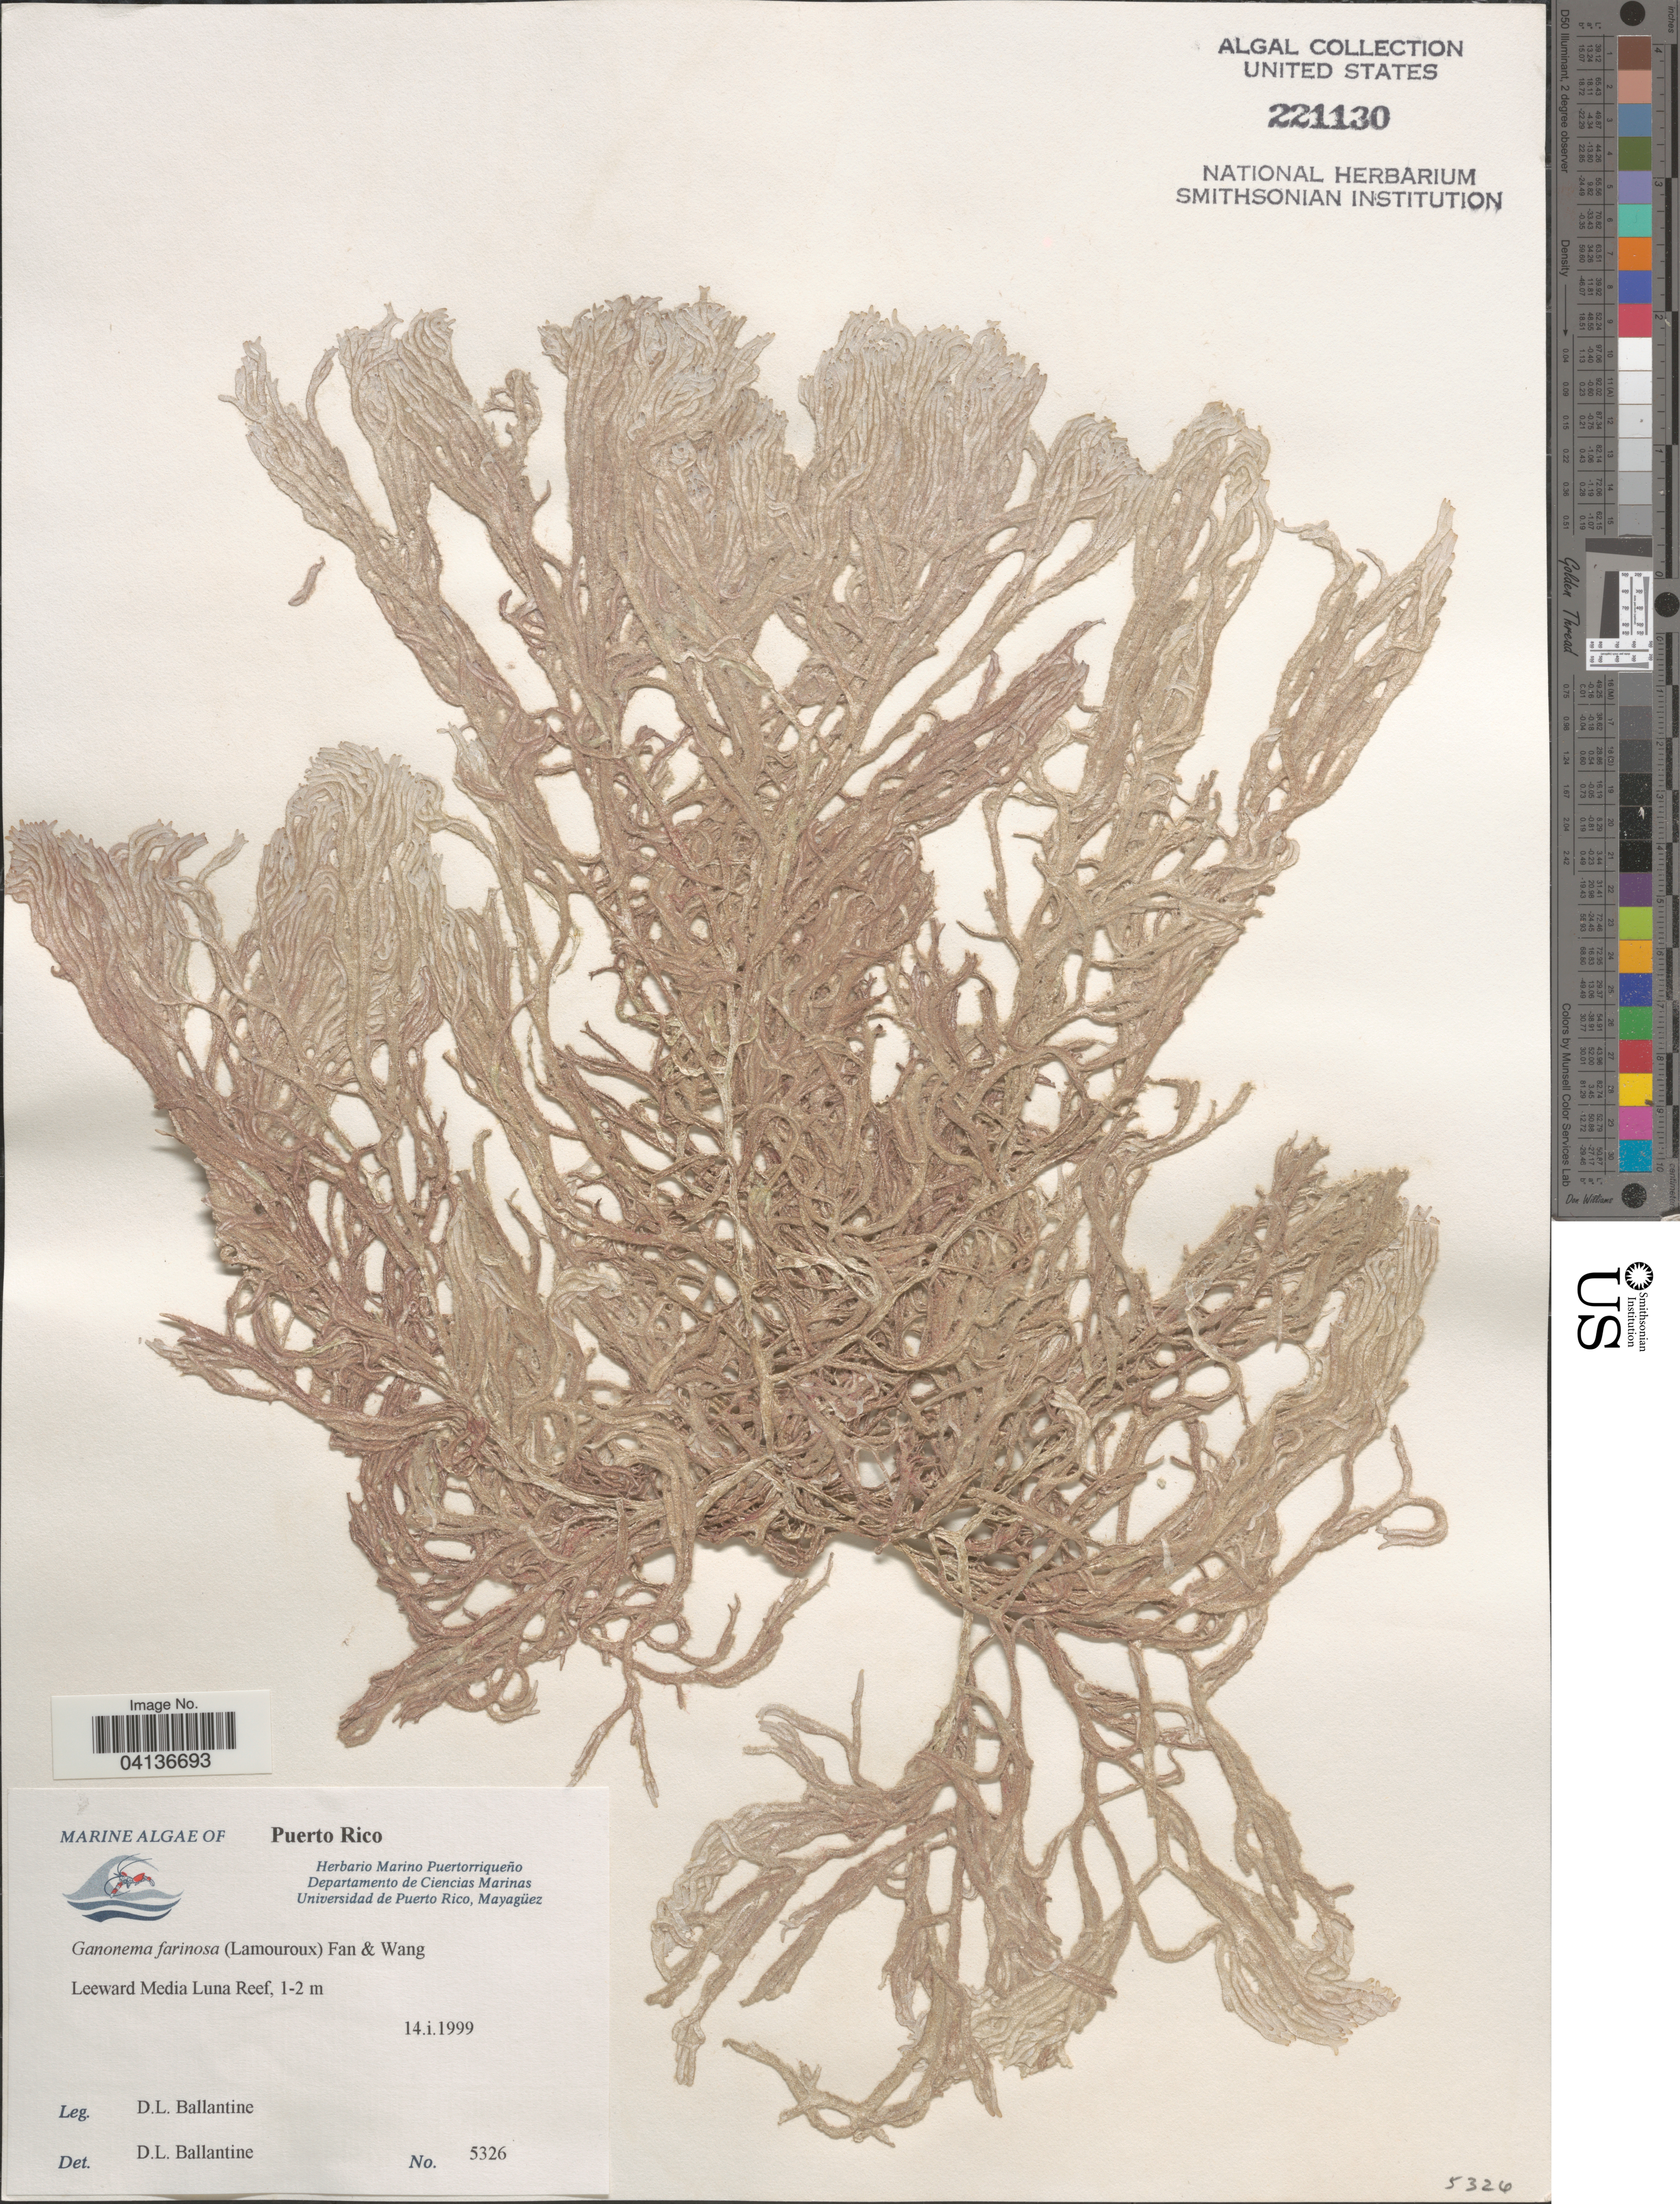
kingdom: Plantae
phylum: Rhodophyta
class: Florideophyceae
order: Nemaliales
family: Liagoraceae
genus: Ganonema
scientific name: Ganonema farinosum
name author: (J.V.Lamouroux) K.C. Fan & Yung C. Wang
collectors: D.L. Ballantine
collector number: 5326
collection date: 1999-01-14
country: Puerto Rico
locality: Leeward Media Luna Reef.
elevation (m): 1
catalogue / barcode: US 221130